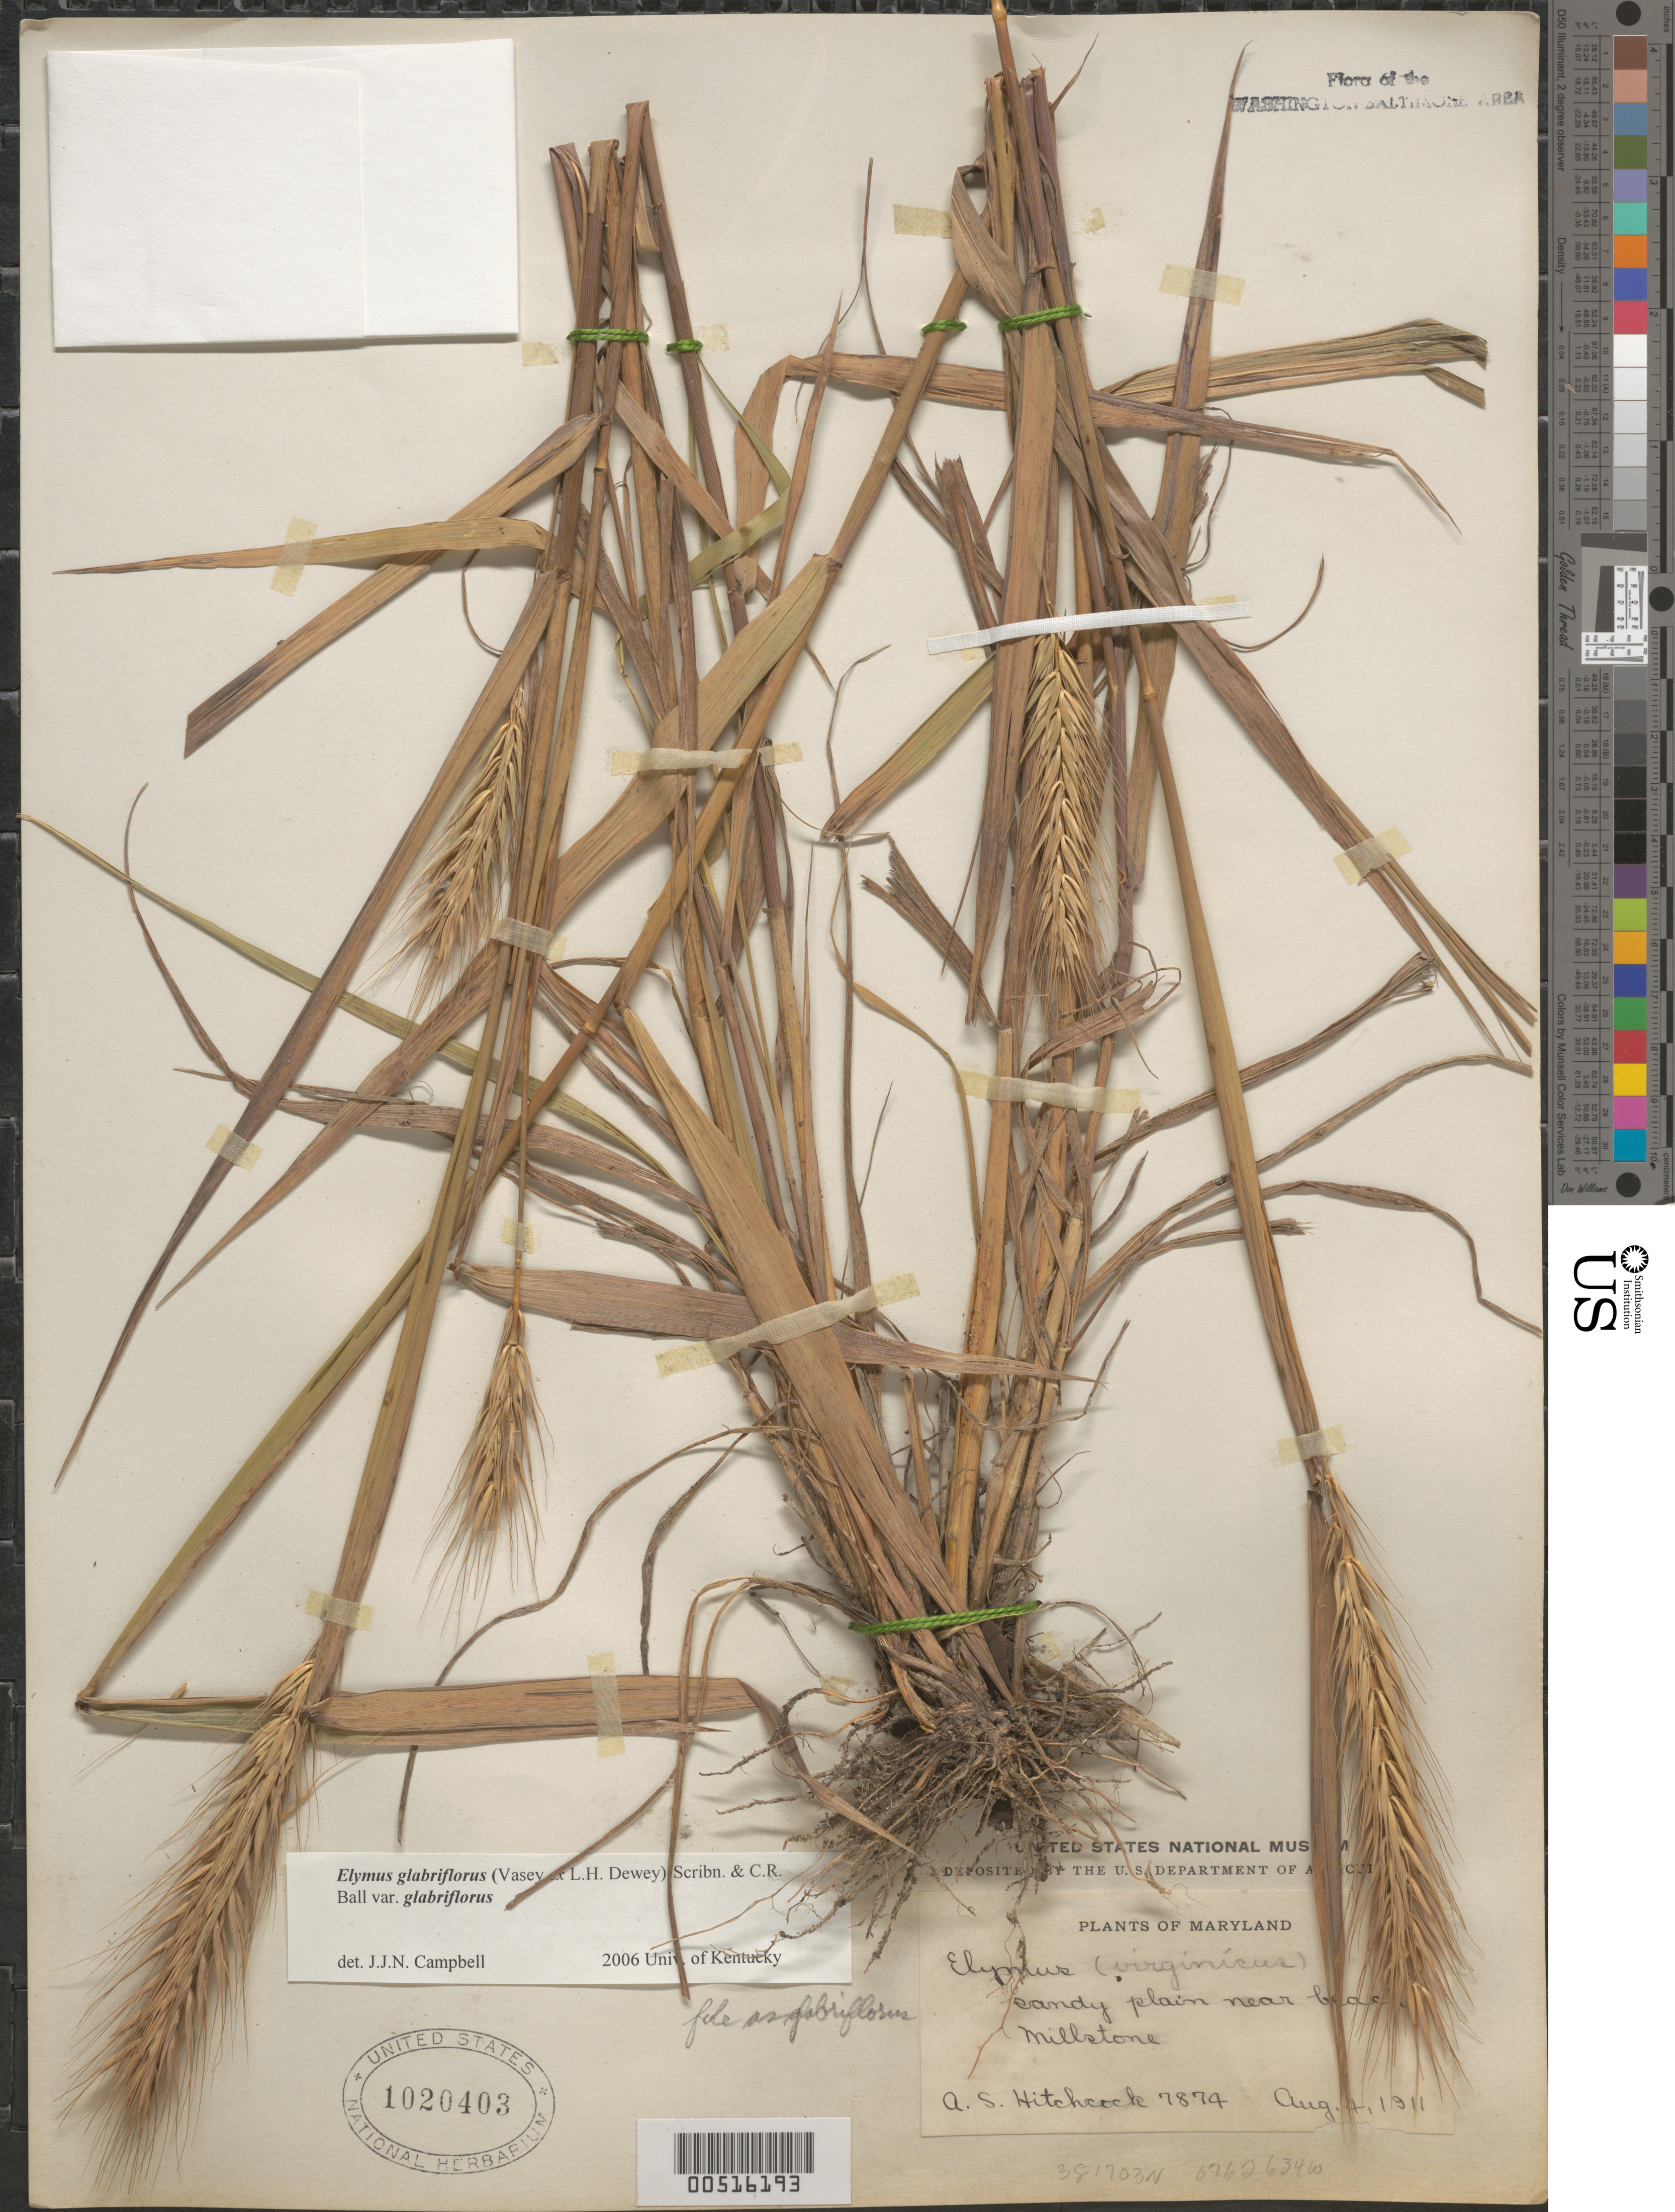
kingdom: Plantae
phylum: Tracheophyta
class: Liliopsida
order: Poales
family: Poaceae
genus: Elymus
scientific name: Elymus glabriflorus var. glabriflorus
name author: (Vasey ex L.H. Dewey) Scribn. & C.R. Ball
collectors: A. S. Hitchcock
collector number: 7874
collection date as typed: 04 Aug 1911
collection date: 1911-08-04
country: United States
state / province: Maryland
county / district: St. Mary's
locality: Millstone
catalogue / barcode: US 1020403